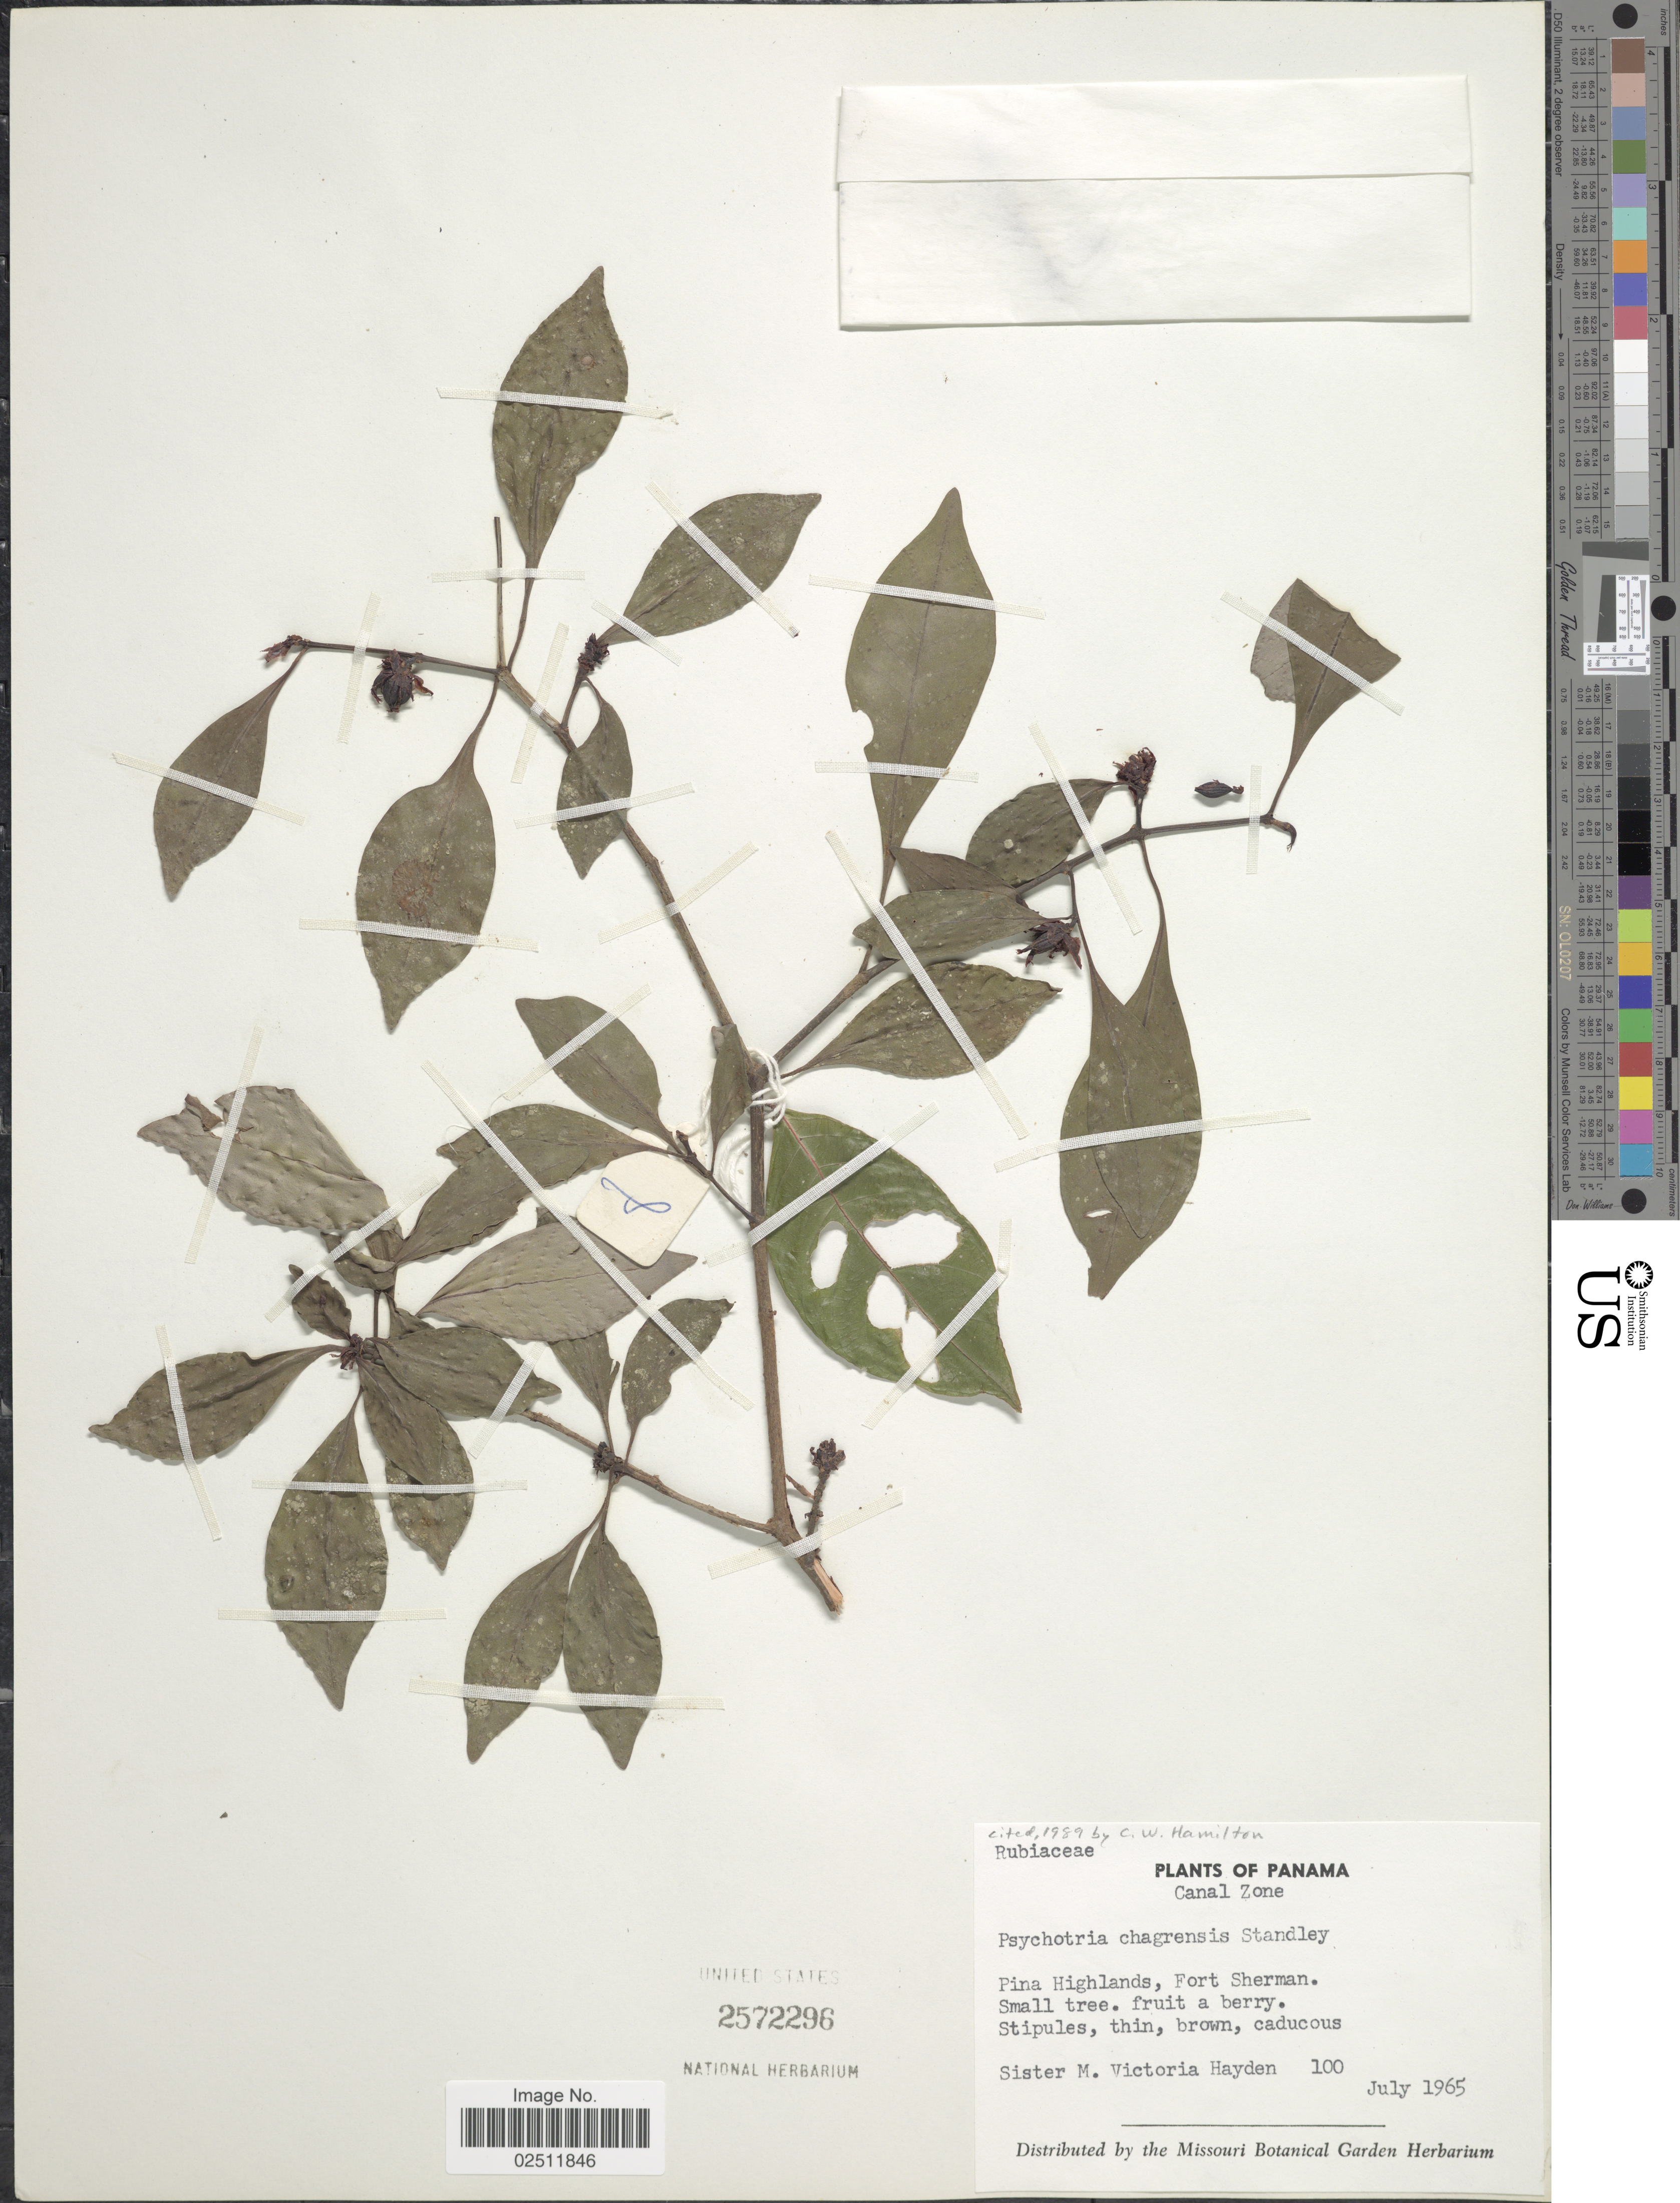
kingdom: Plantae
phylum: Tracheophyta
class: Magnoliopsida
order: Gentianales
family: Rubiaceae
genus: Psychotria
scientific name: Psychotria chagrensis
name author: Standl.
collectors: M. Hayden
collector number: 100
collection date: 1965-07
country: Panama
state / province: Colón / Panamá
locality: Canal Zone. Pina Highlands, Fort Sherman.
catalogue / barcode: US 2572296